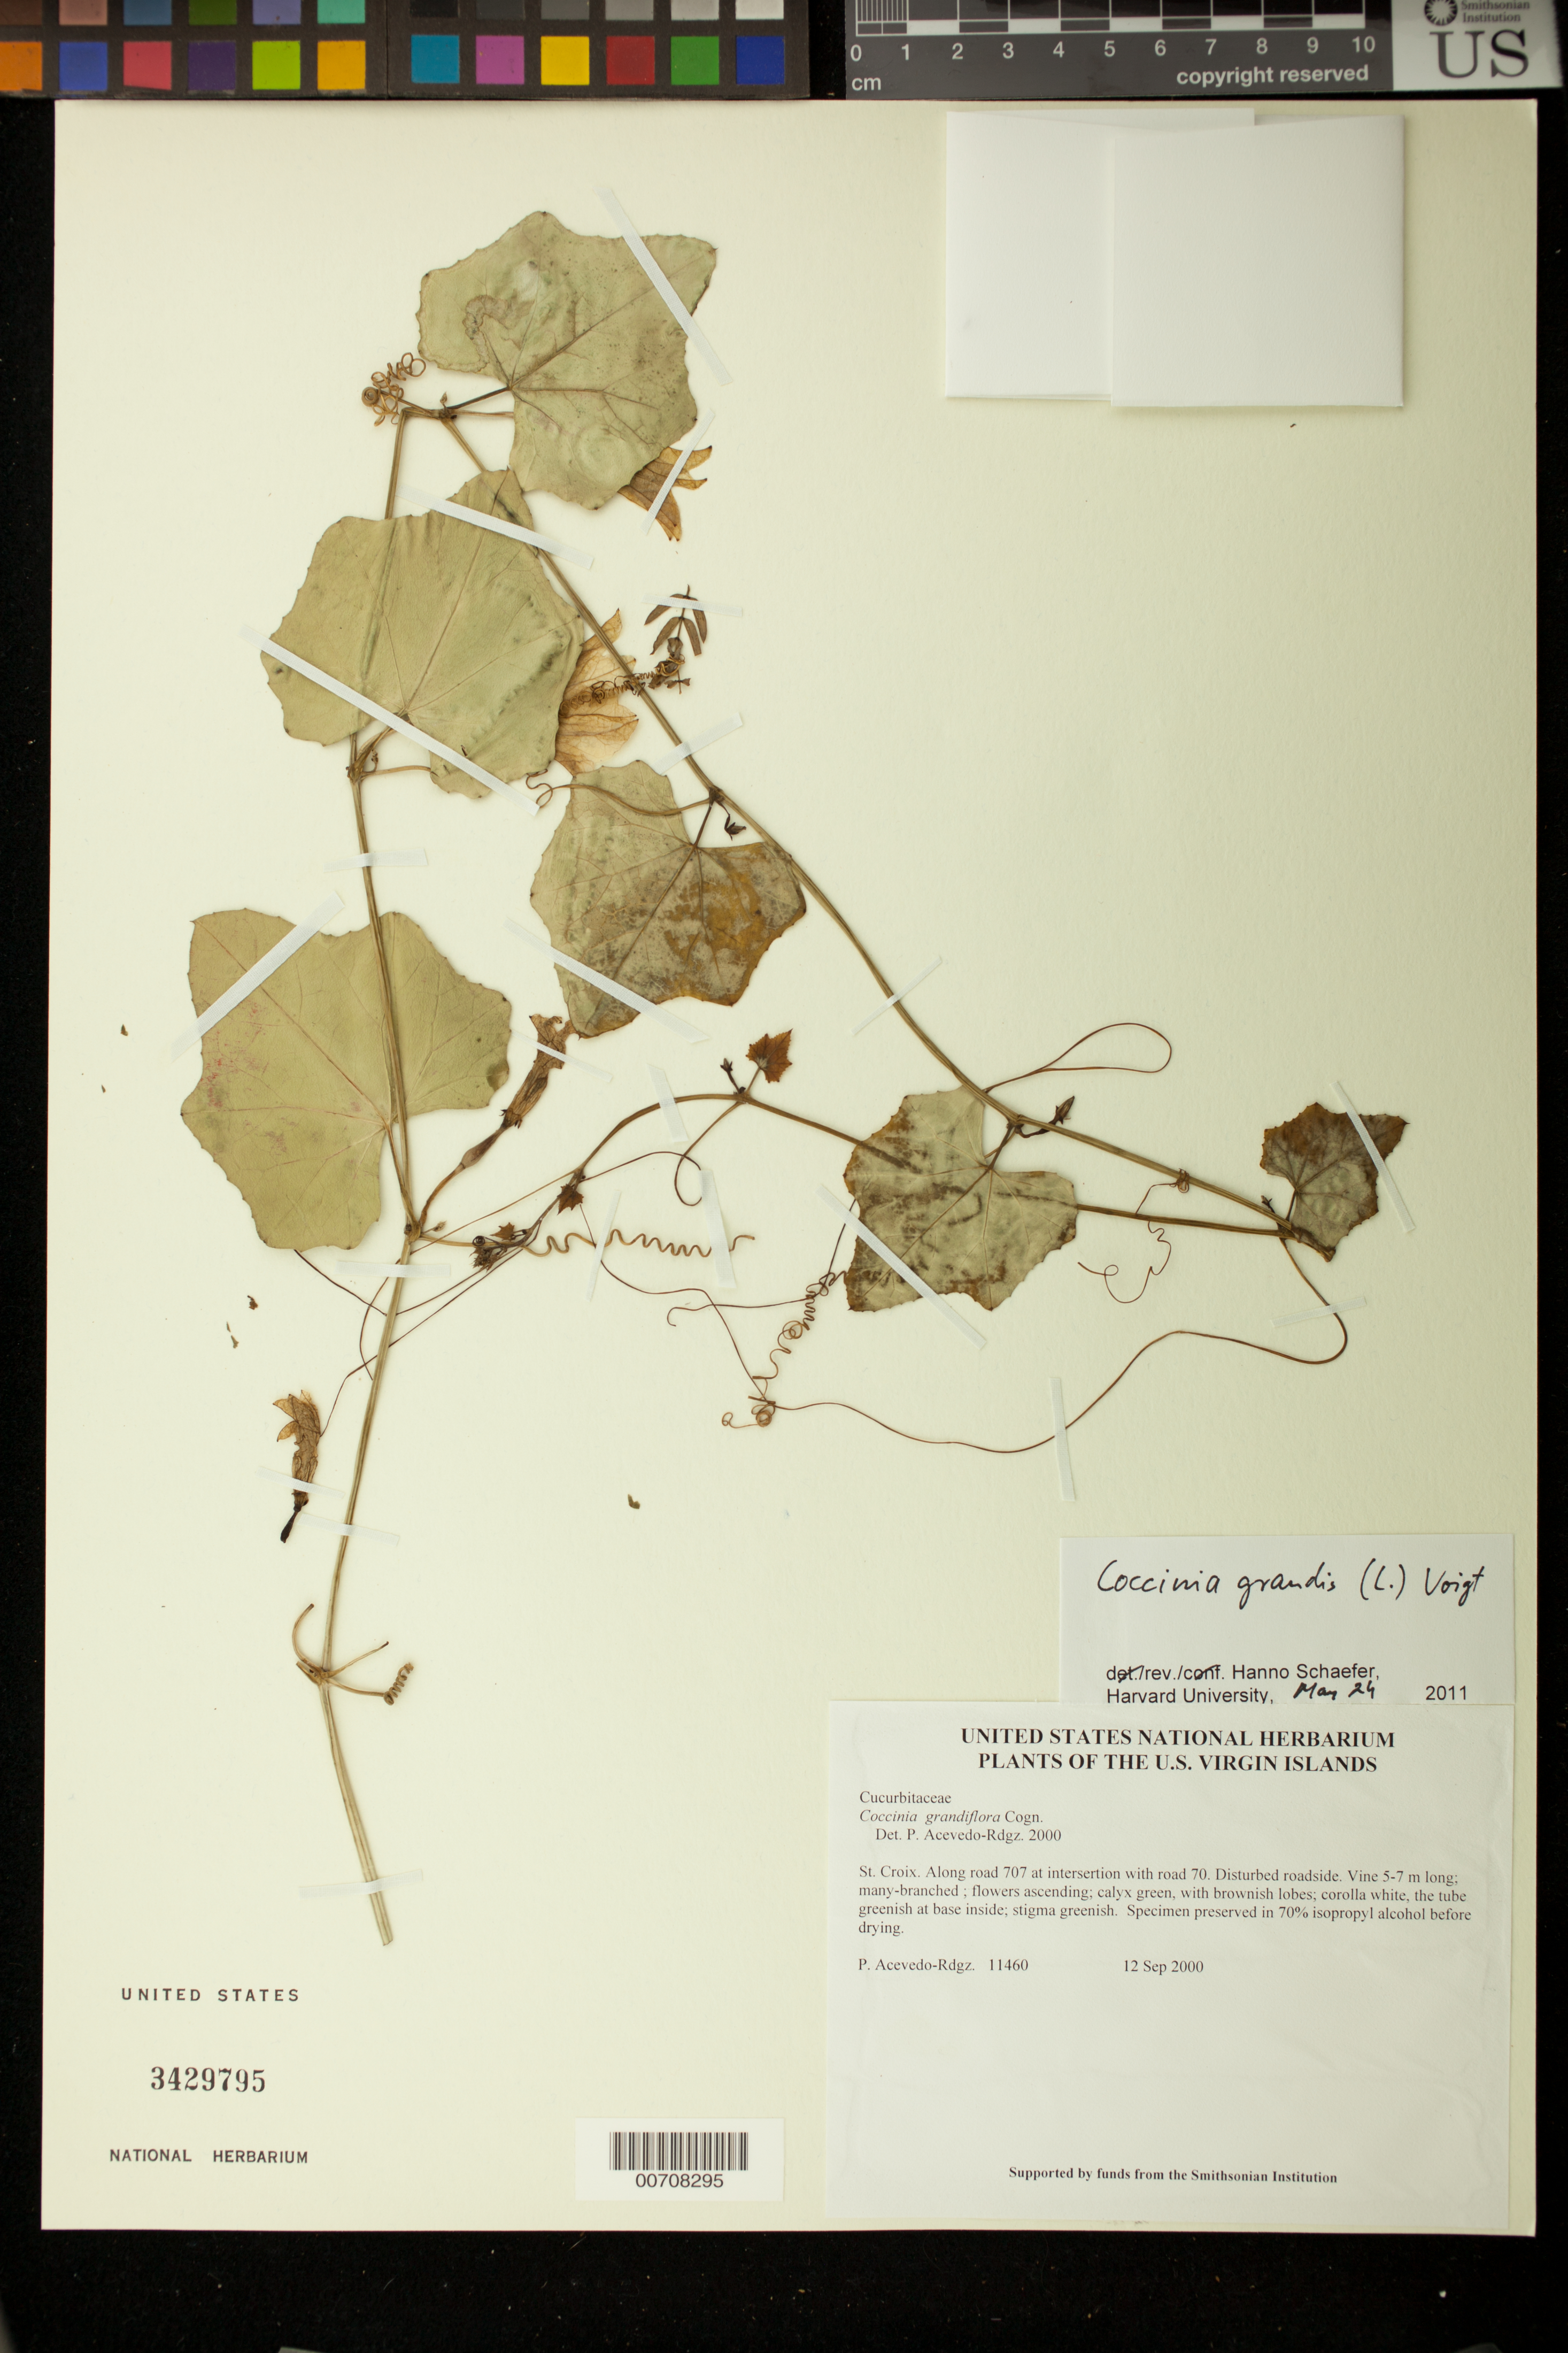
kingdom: Plantae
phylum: Tracheophyta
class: Magnoliopsida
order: Cucurbitales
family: Cucurbitaceae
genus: Coccinia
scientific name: Coccinia grandis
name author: (L.) Voigt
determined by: Schaefer, Hanno, Harvard University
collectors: P. Acevedo-Rodr.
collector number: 11460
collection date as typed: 12 Sep 2000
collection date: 2000-09-12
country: U.S. Virgin Islands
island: St. Croix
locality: Along road 707 at intersertion with road 70.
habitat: Disturbed roadside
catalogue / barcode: US 3429795